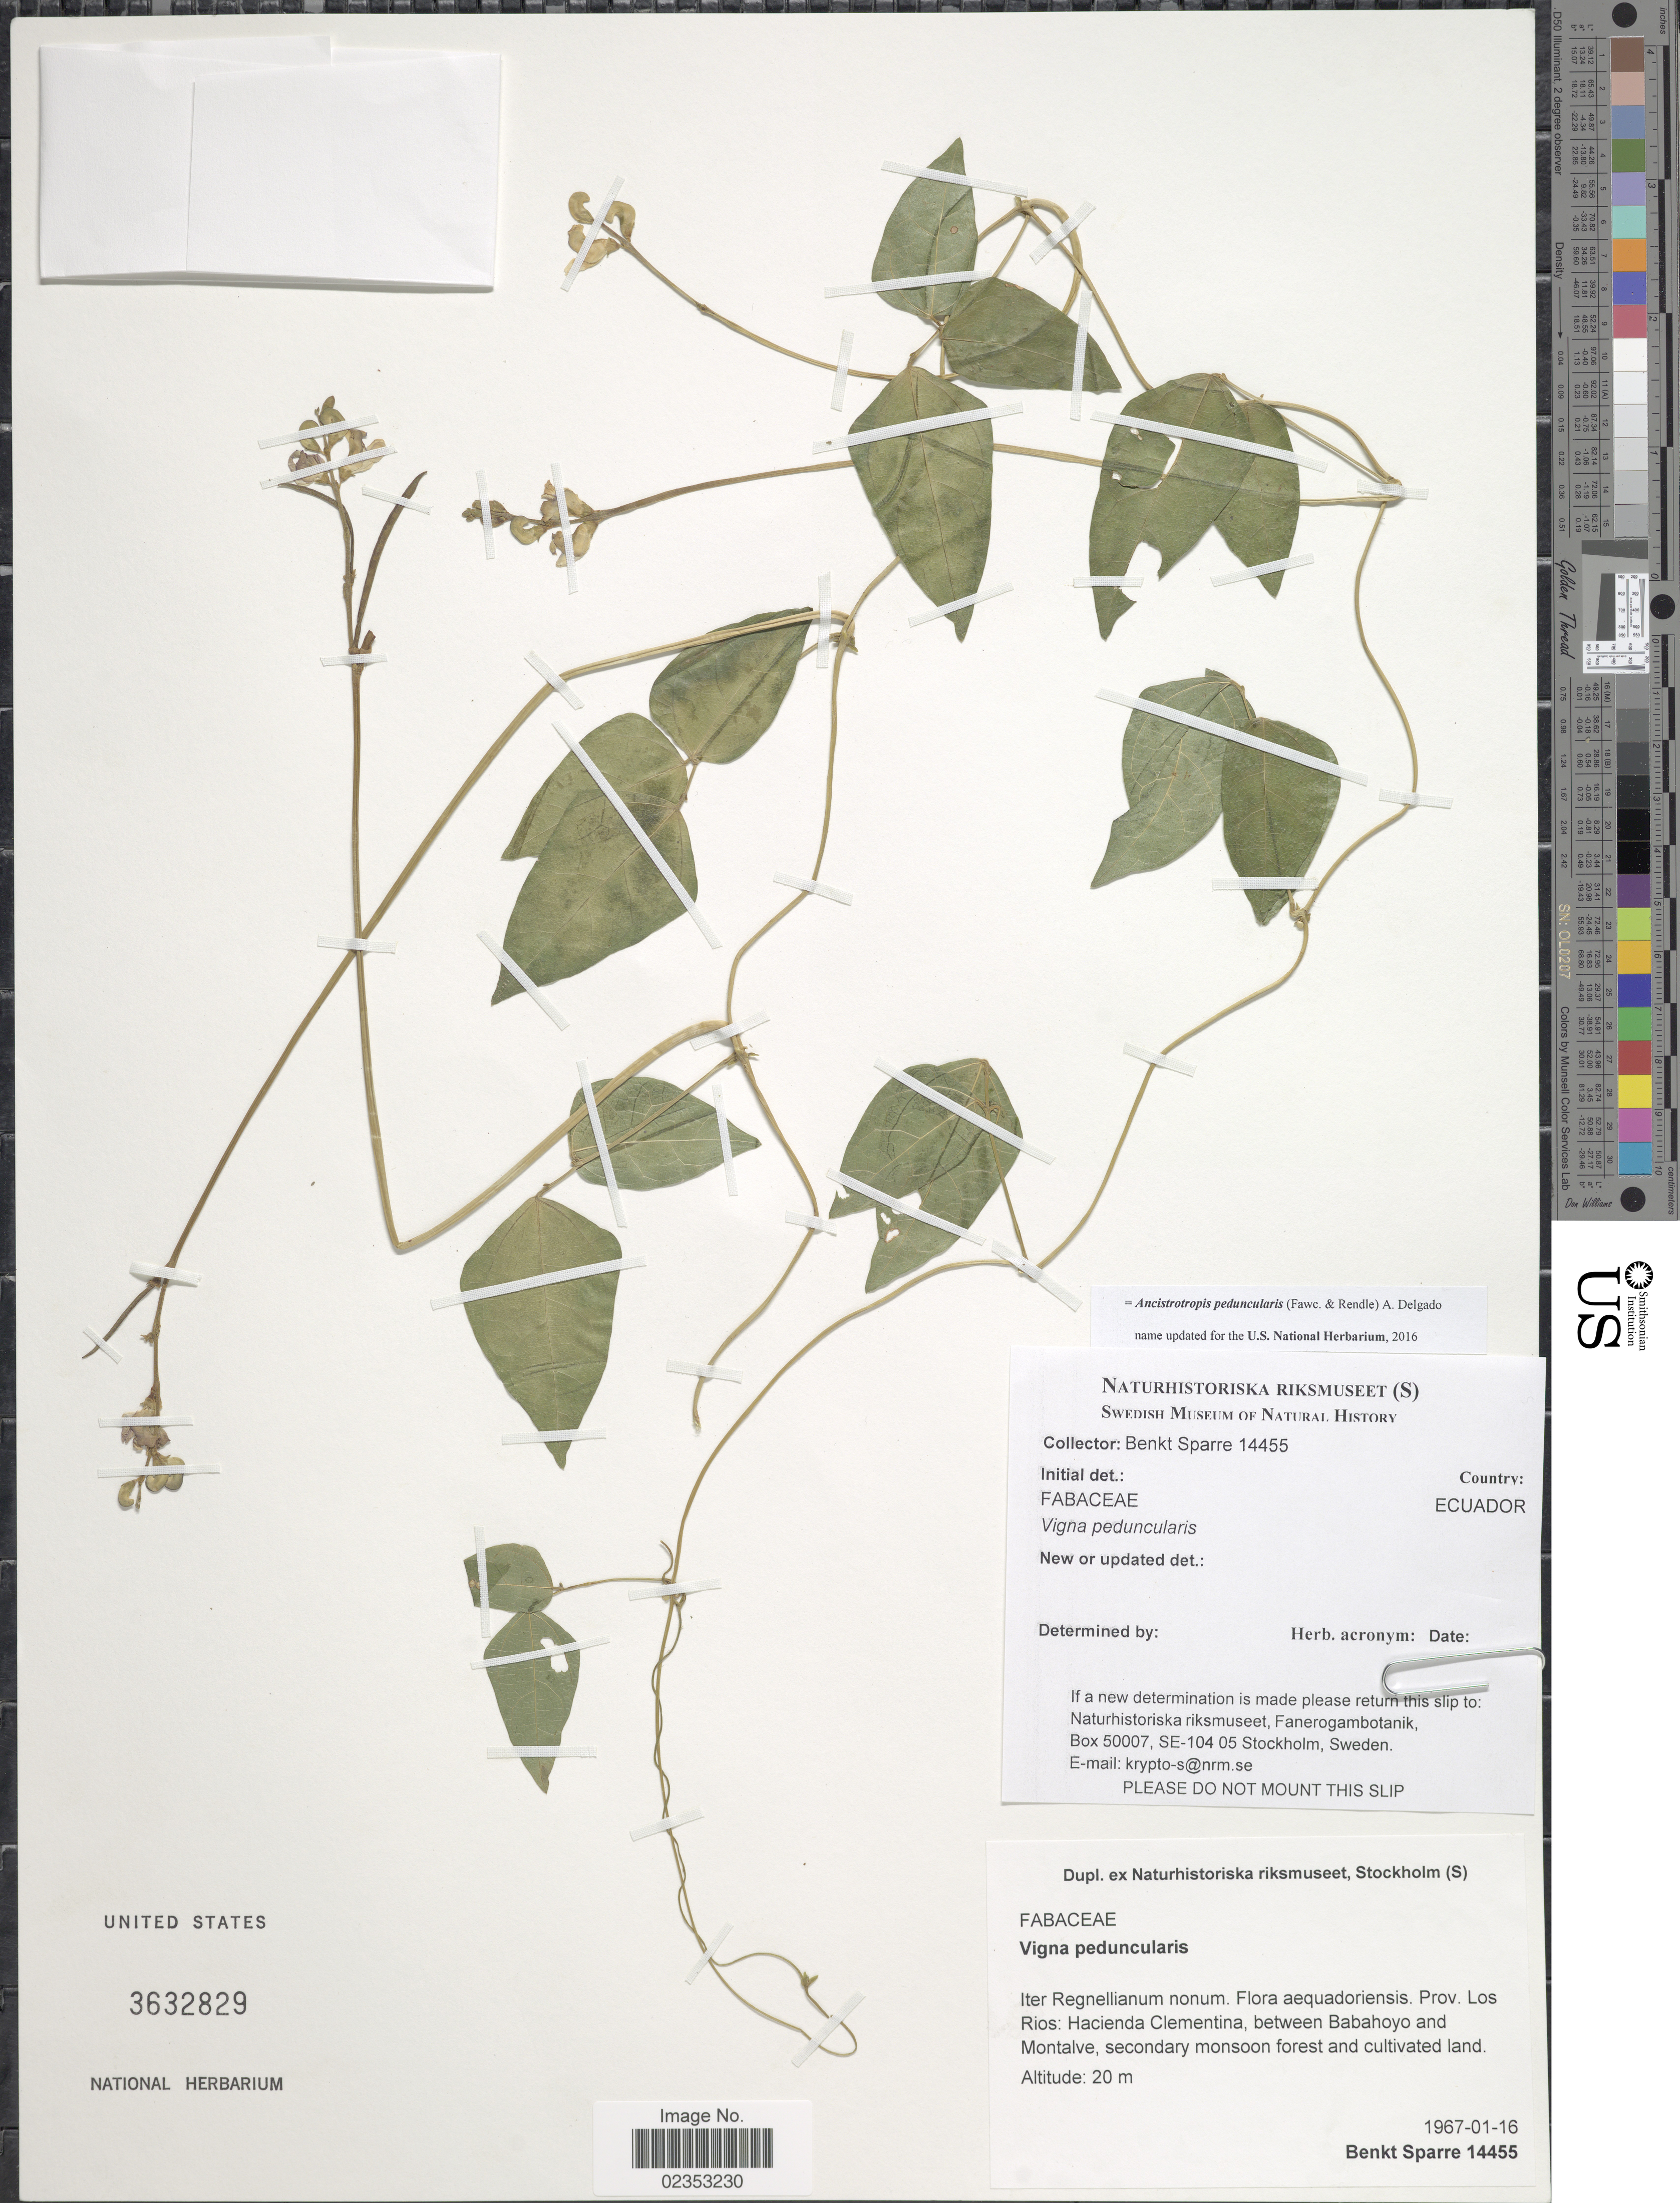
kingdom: Plantae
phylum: Tracheophyta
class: Magnoliopsida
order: Fabales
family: Fabaceae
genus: Ancistrotropis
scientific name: Ancistrotropis peduncularis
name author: (Fawc. & Rendle) A. Delgado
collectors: B. Sparre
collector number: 14455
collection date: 1967-01-16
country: Ecuador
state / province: Los Ríos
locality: Iter Regnelianum nonum. Aequadoriensis. Hacienda Clementina, between Babahoyo and Motalve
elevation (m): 20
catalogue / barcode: US 3632829